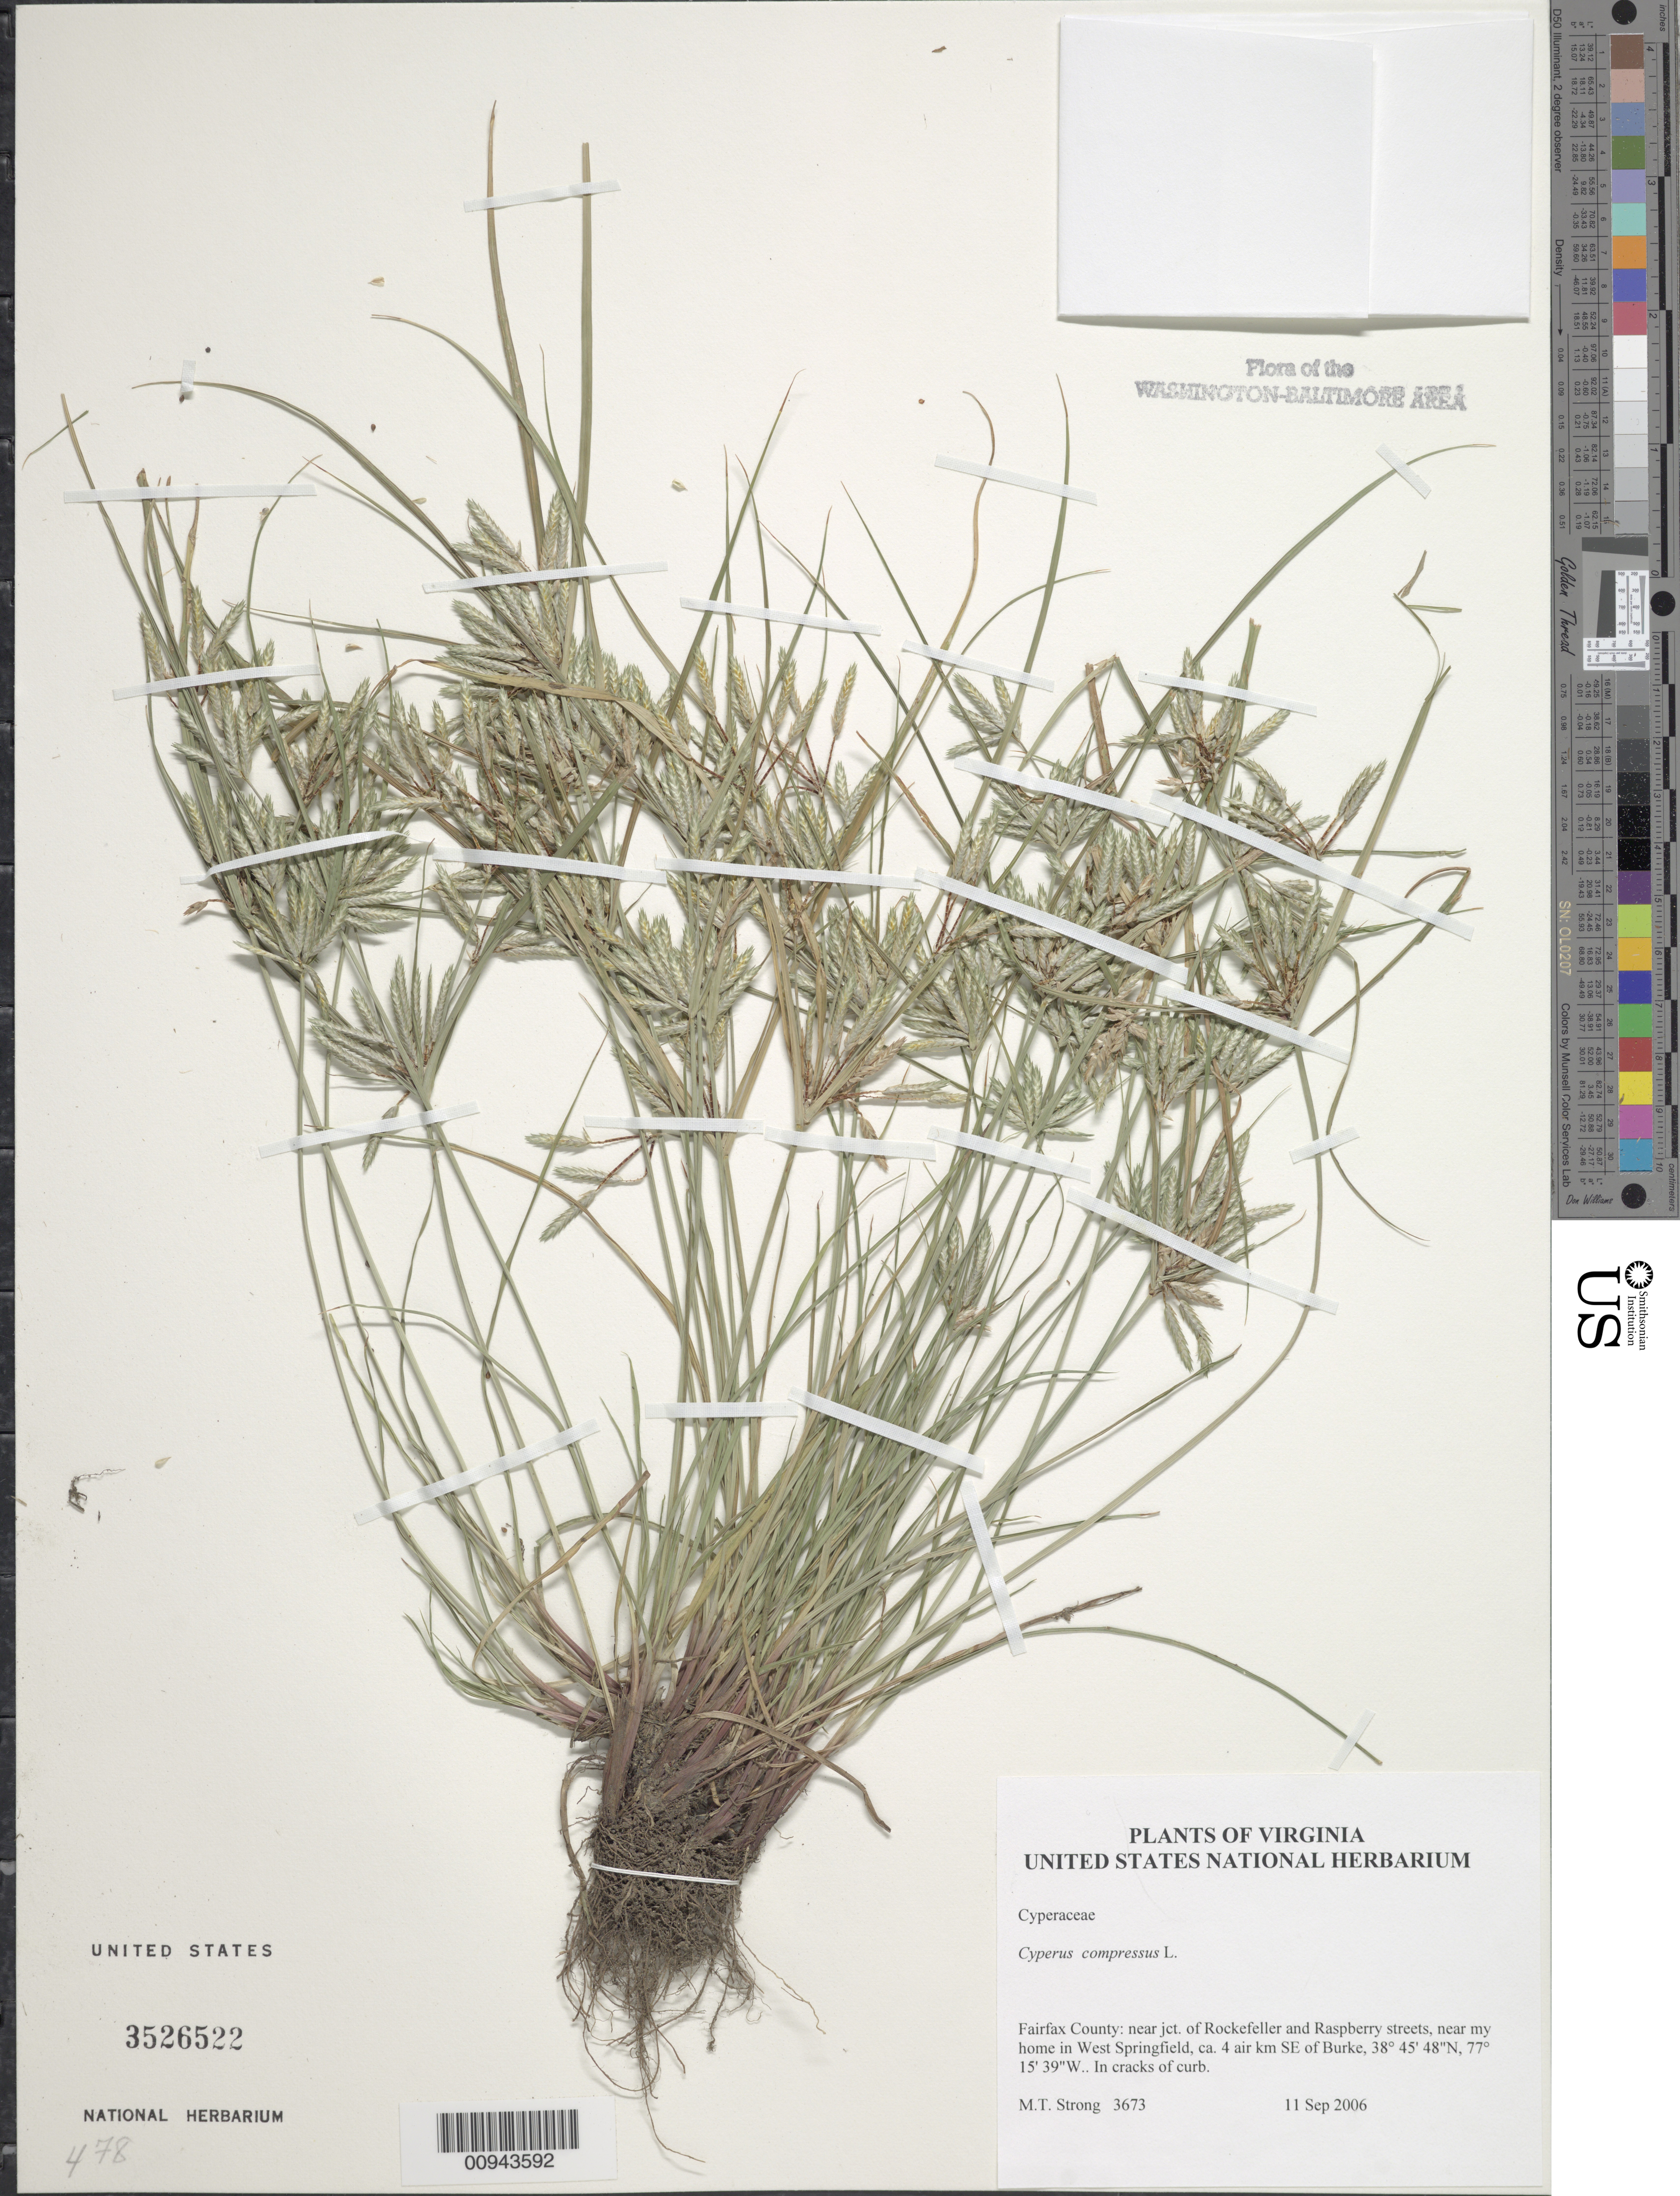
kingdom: Plantae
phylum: Tracheophyta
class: Liliopsida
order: Poales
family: Cyperaceae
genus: Cyperus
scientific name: Cyperus compressus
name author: L.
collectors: M. T. Strong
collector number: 3673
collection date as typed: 11 Sep 2006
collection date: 2006-09-11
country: United States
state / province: Virginia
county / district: Fairfax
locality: Near jct. of Rockefeller and Raspberry streets, near my home in West Springfield, ca. 4 air km SE of Burke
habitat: in cracks of curb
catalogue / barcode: US 3526522